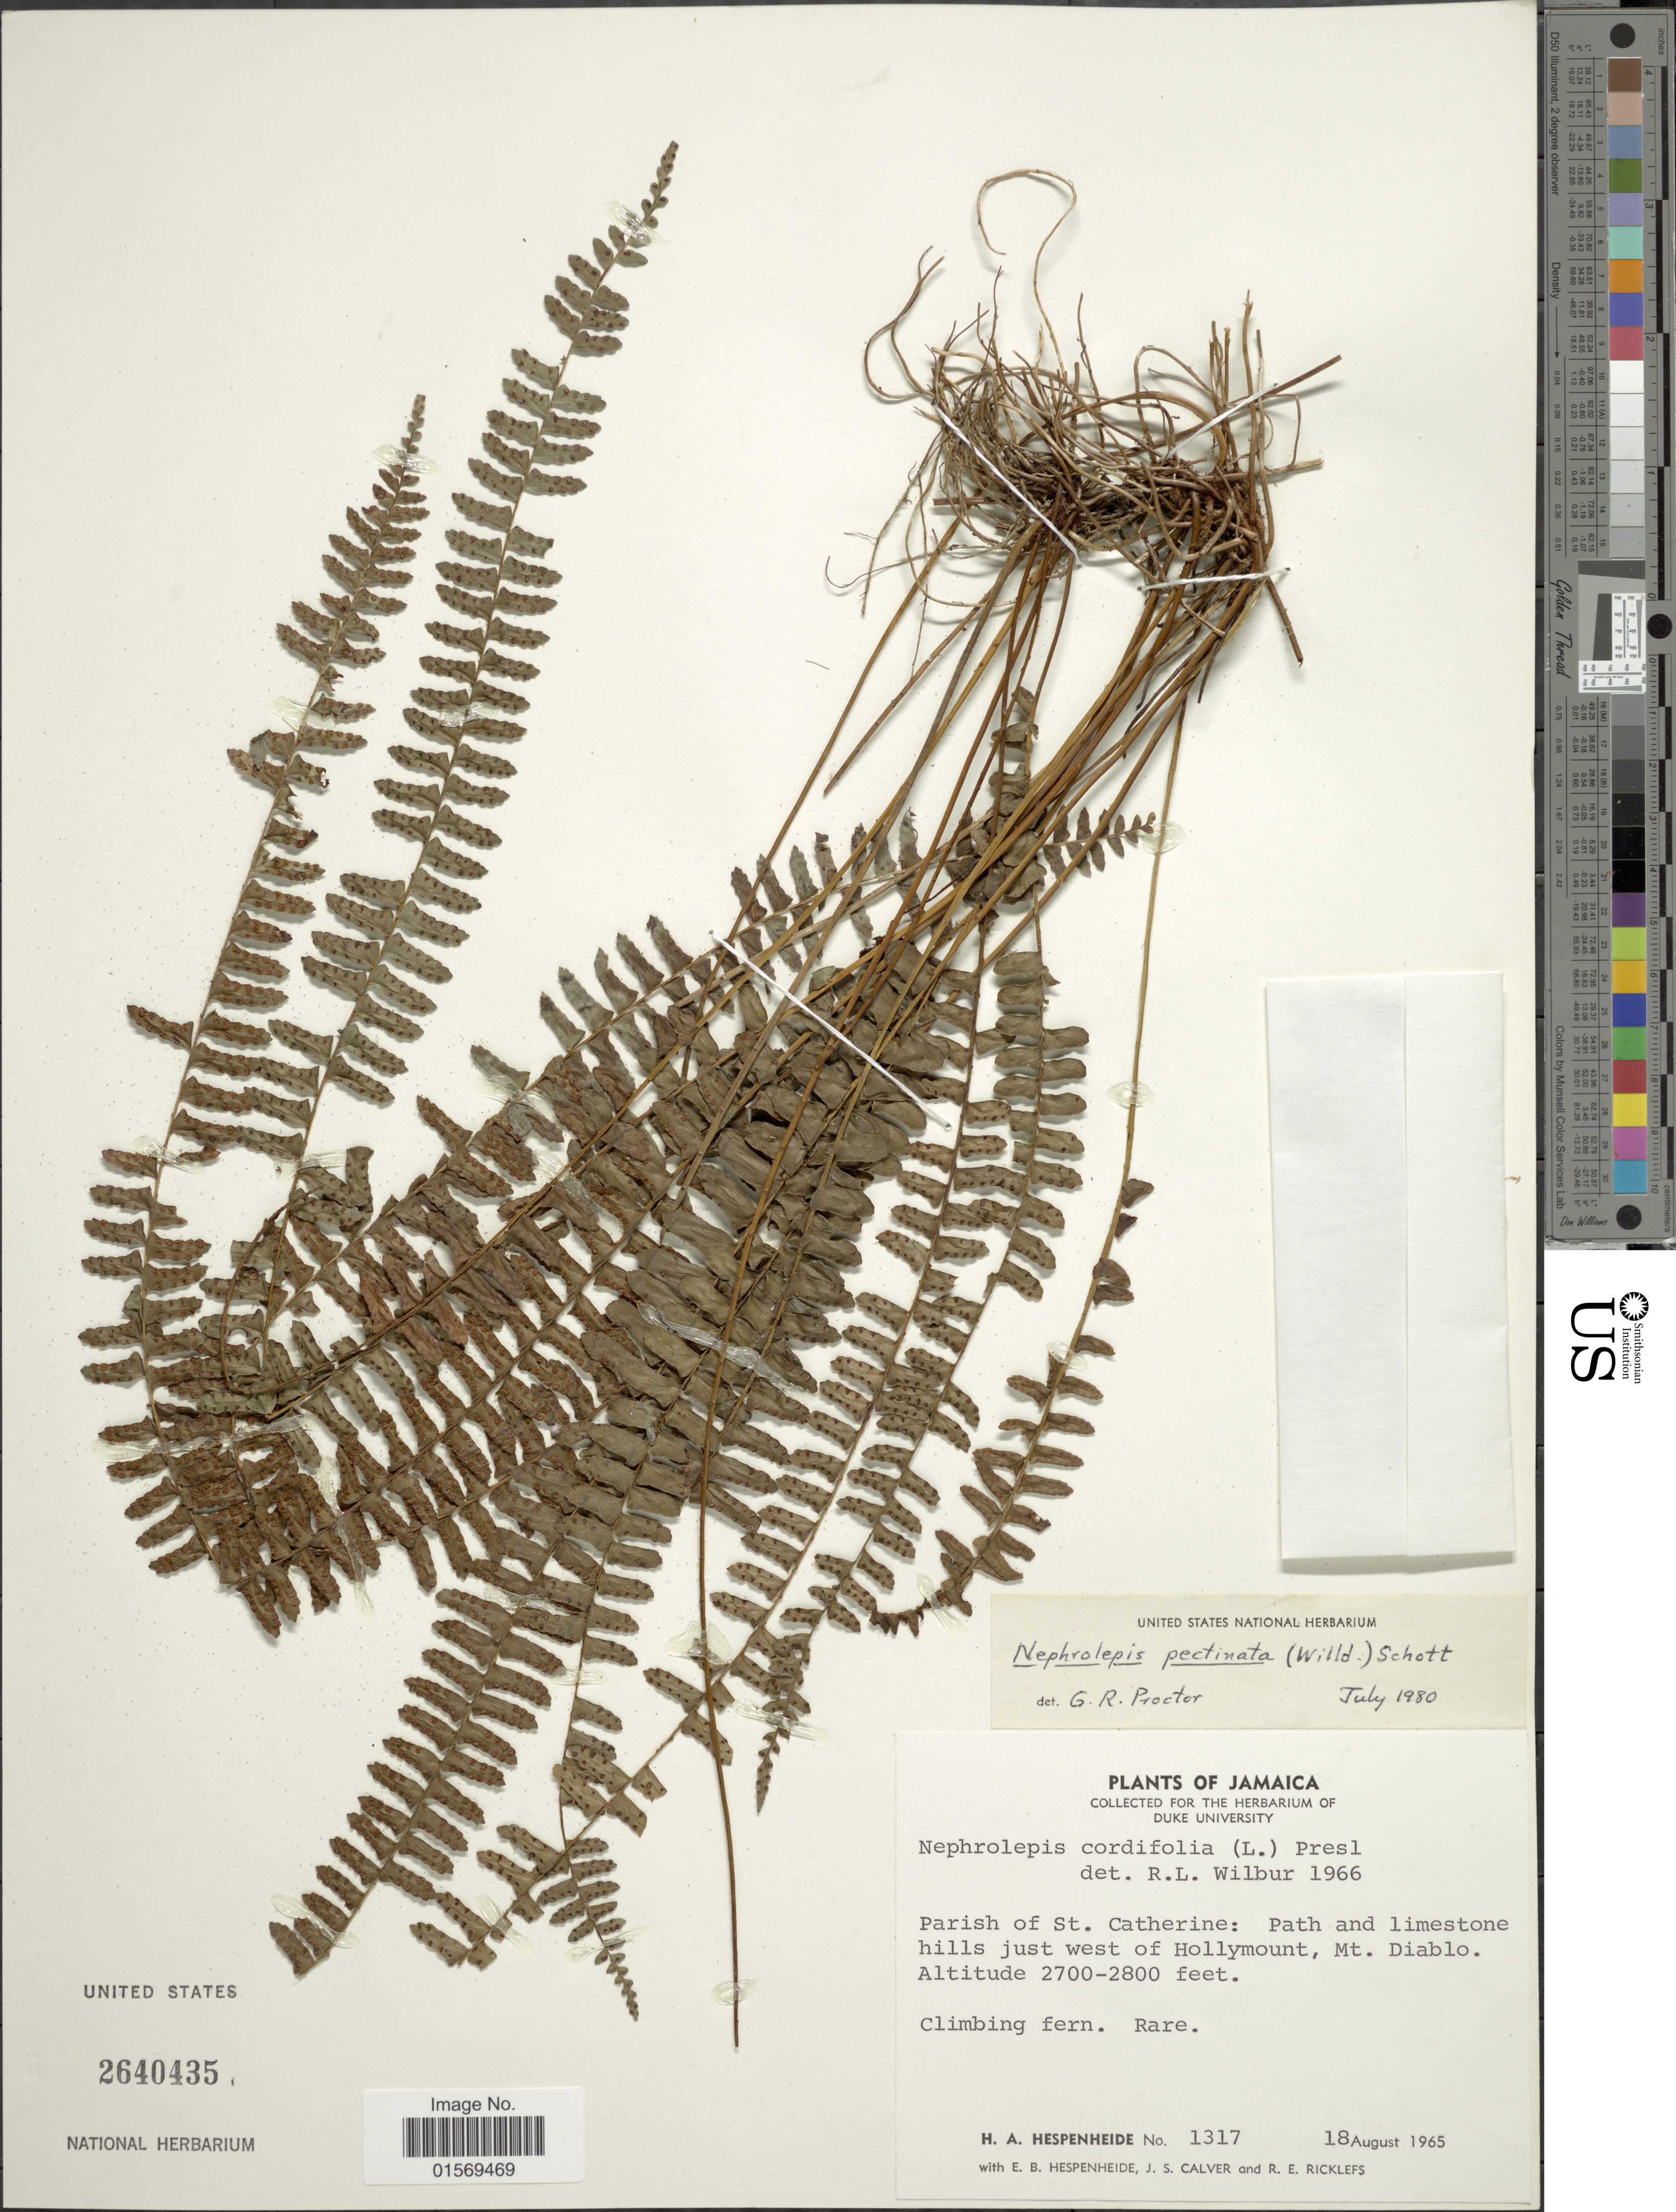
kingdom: Plantae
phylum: Tracheophyta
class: Polypodiopsida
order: Polypodiales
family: Nephrolepidaceae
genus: Nephrolepis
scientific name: Nephrolepis pectinata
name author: (Willd.) Schott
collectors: H. A. Hespenheide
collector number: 1317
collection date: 1965-08-18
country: Jamaica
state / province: Saint Catherine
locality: Jamaica, Parish of St. Catherine: Path and limestone hills just west of Hollymount, Mt. Diablo.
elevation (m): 823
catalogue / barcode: US 2640435